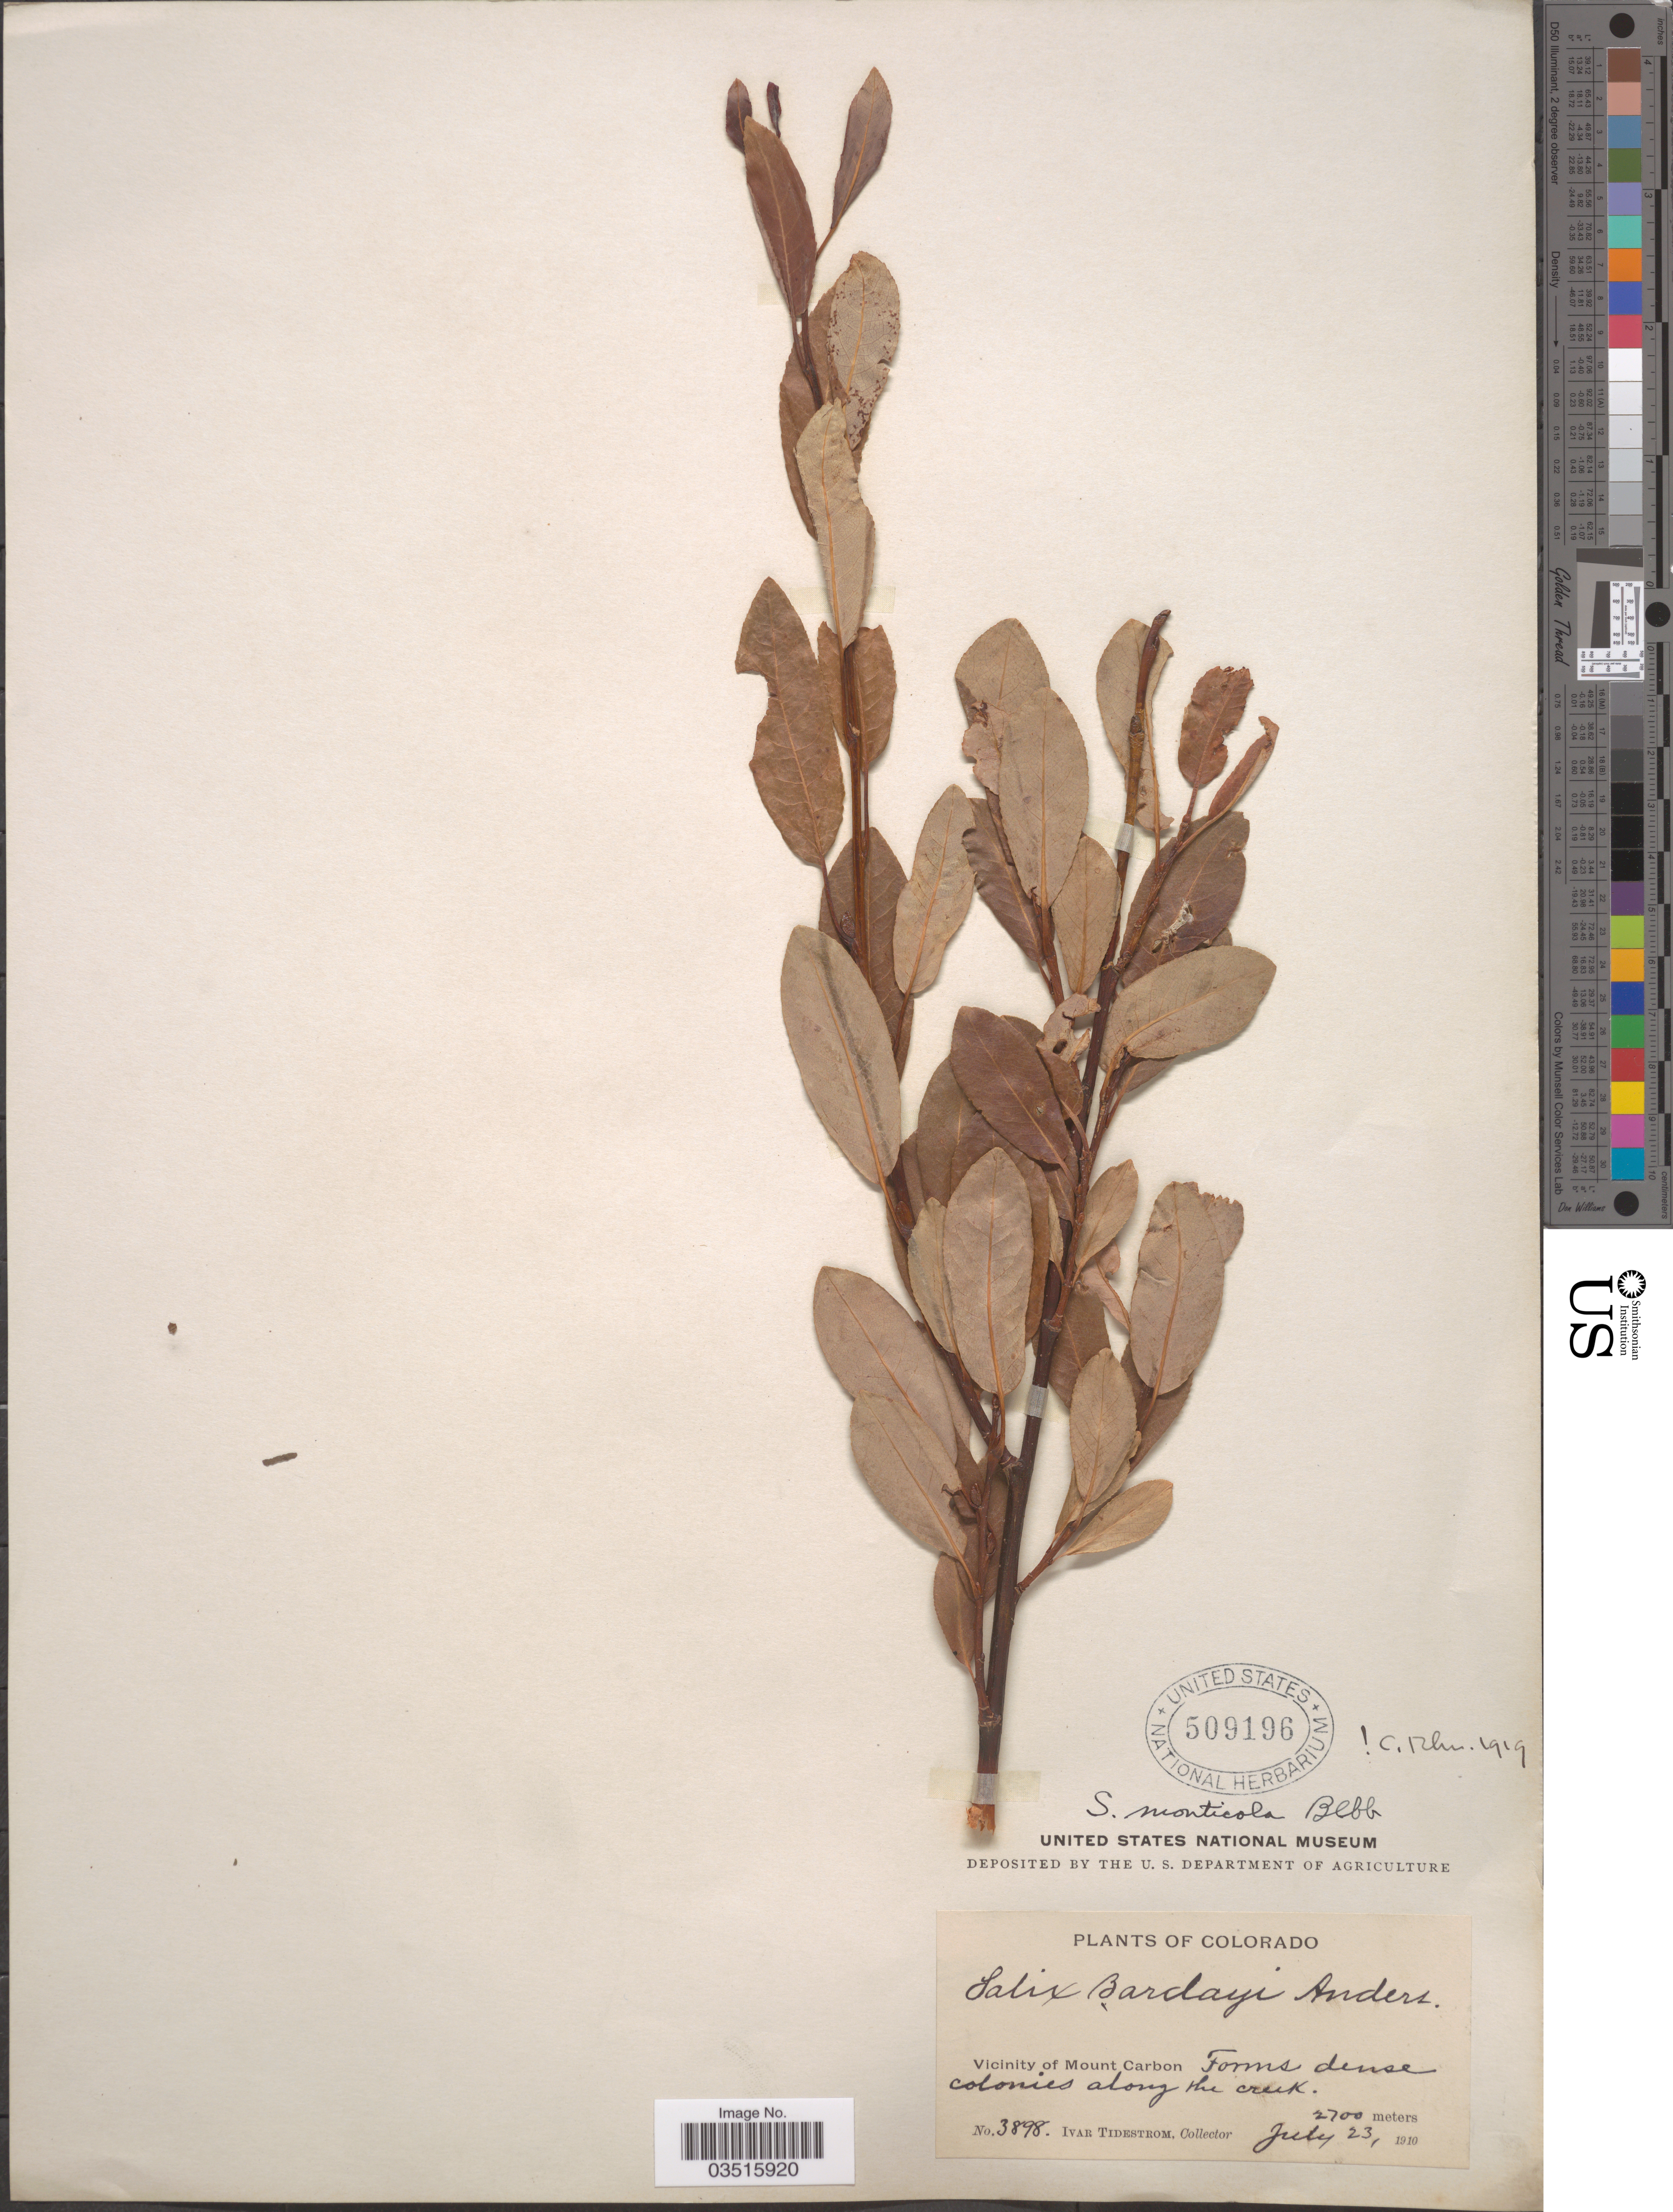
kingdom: Plantae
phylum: Tracheophyta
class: Magnoliopsida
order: Malpighiales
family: Salicaceae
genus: Salix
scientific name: Salix monticola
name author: Bebb.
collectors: I. F. Tidestrom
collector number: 3898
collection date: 1910-07-23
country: United States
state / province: Colorado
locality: Vicinity of Mount Carbon.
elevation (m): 2700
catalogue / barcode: US 509196